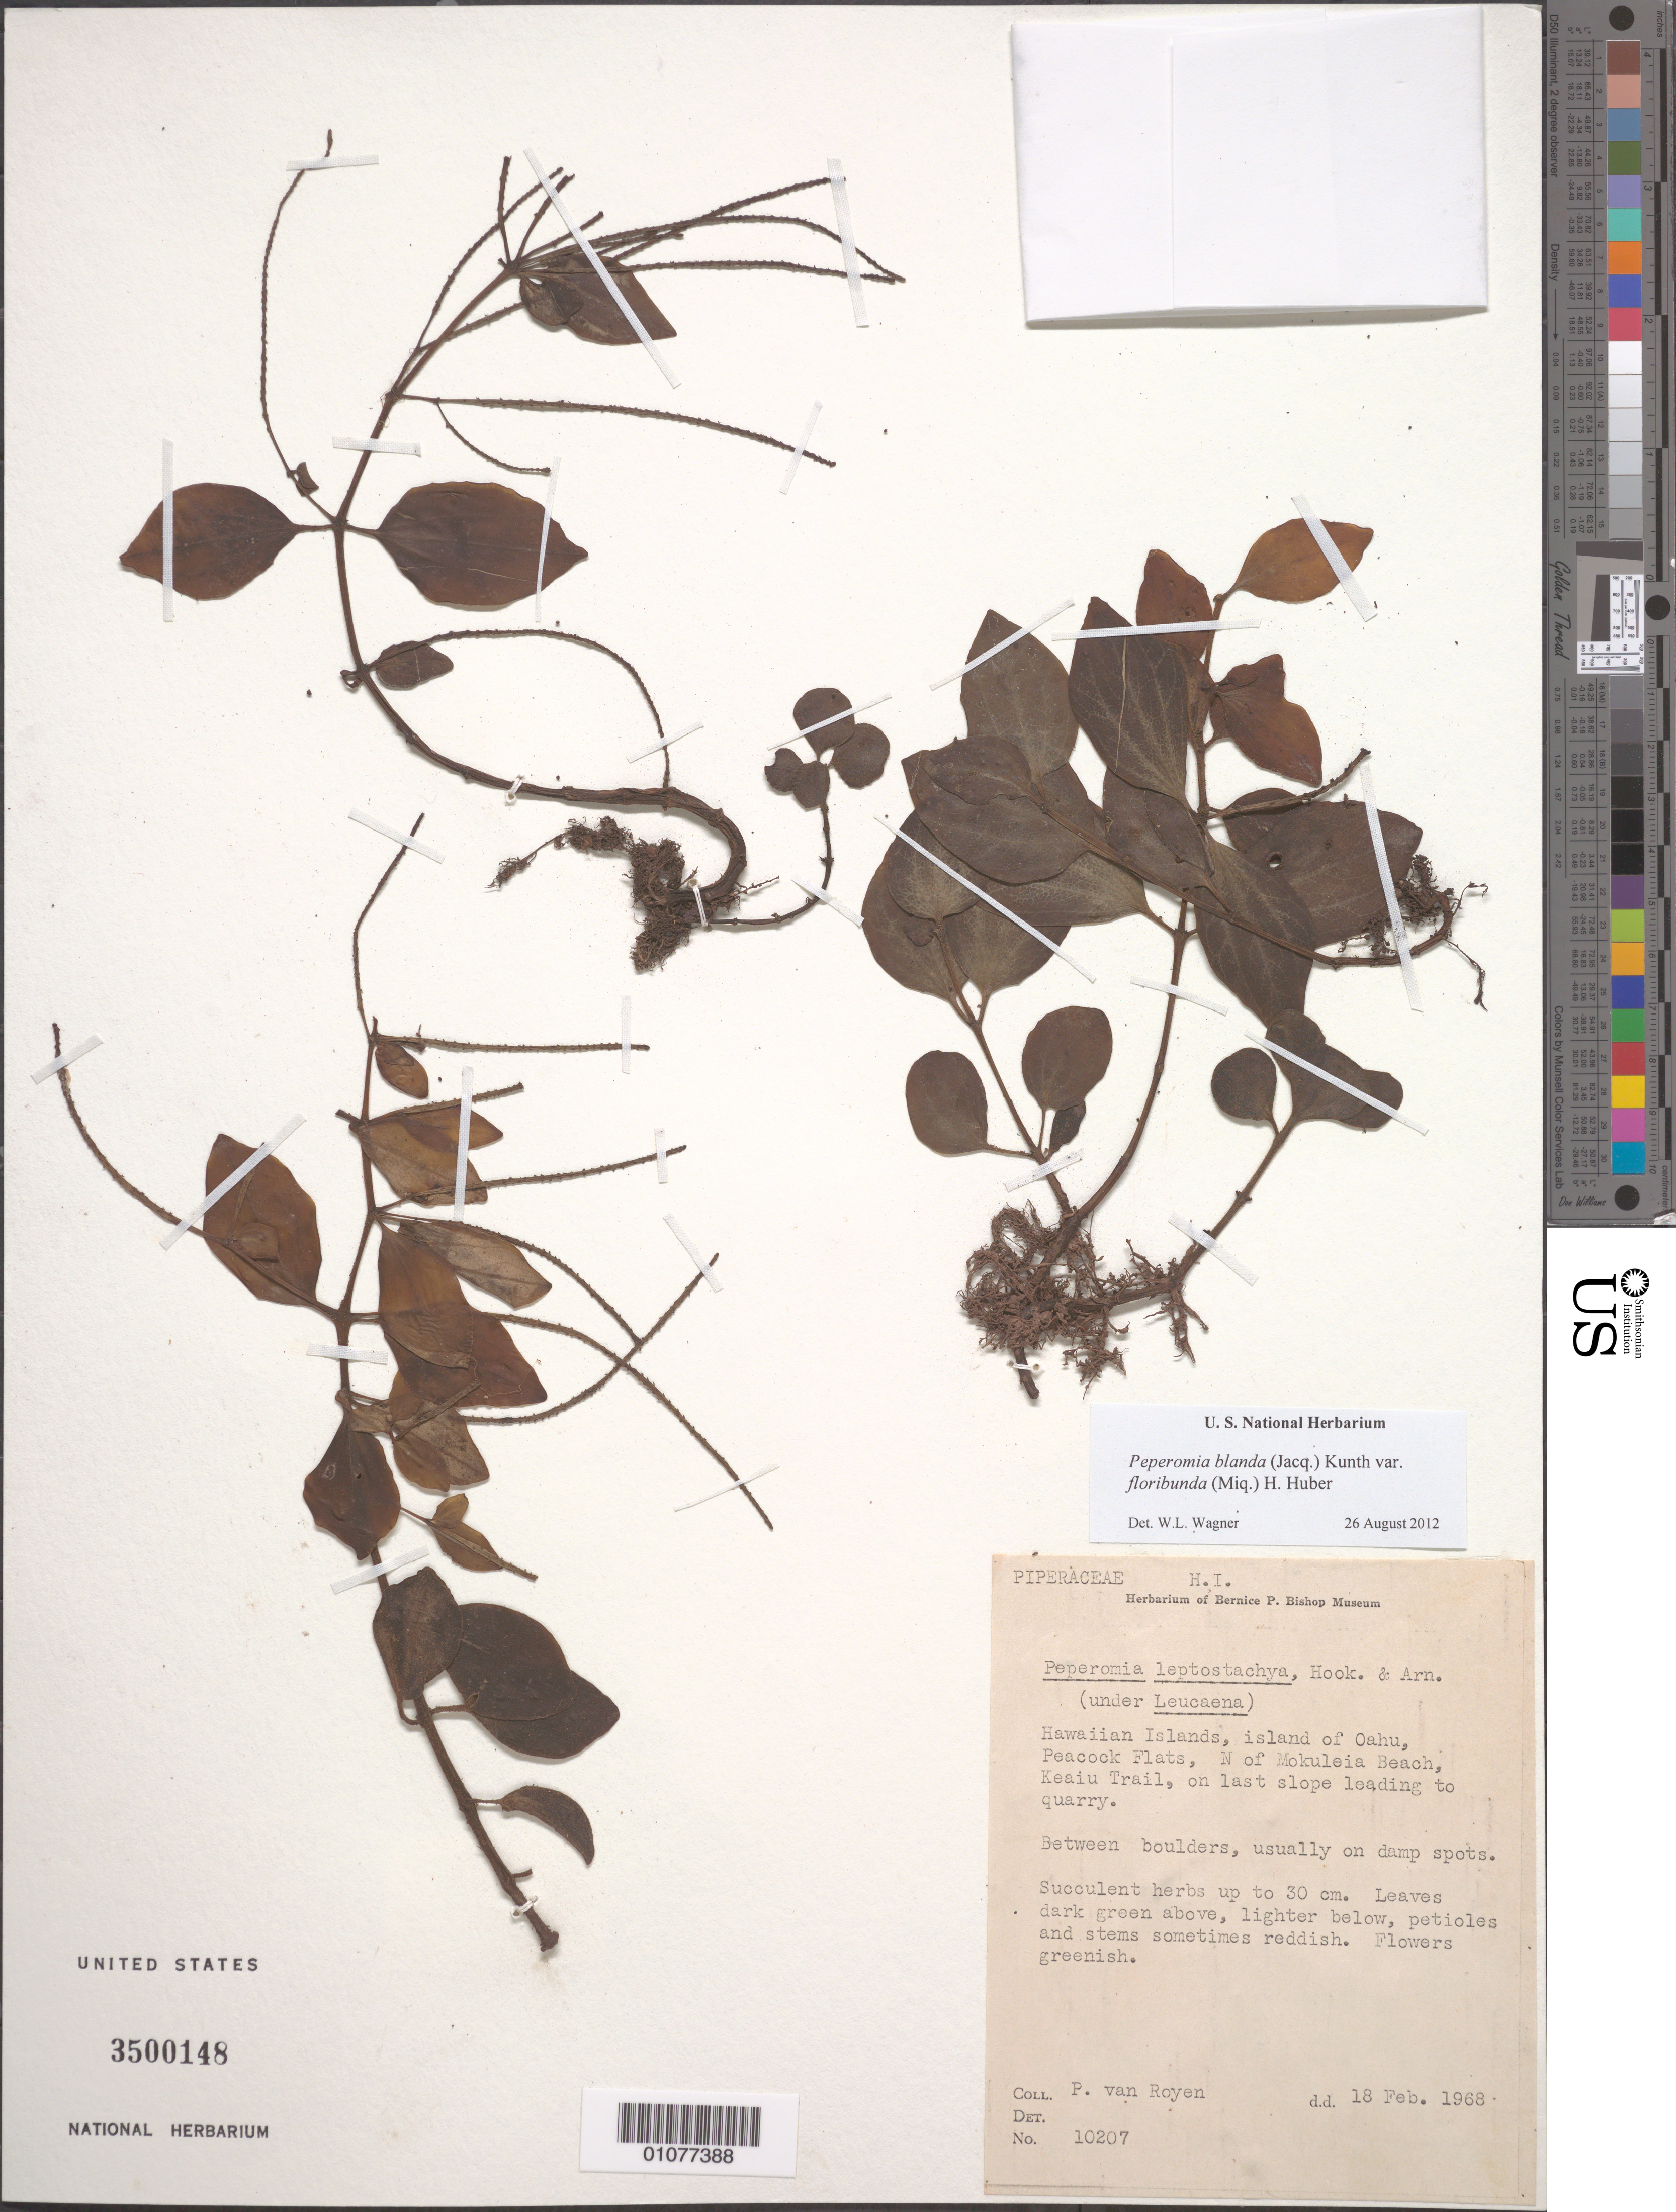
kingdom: Plantae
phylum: Tracheophyta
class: Magnoliopsida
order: Piperales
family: Piperaceae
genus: Peperomia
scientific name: Peperomia leptostachya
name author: Hook. & Arn.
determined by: Wagner, W. L., (BOT), Smithsonian Institution - National Museum of Natural History (UNITED STATES)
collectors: P. van Royen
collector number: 10207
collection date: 1968-02-18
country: United States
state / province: Hawaii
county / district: Honolulu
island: Oahu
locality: Peacock Flats, N of Mokuleia Beach, Keaiu Trail, on last slope leading to quarry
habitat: between boulders, usually on damp spots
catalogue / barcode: US 3500148